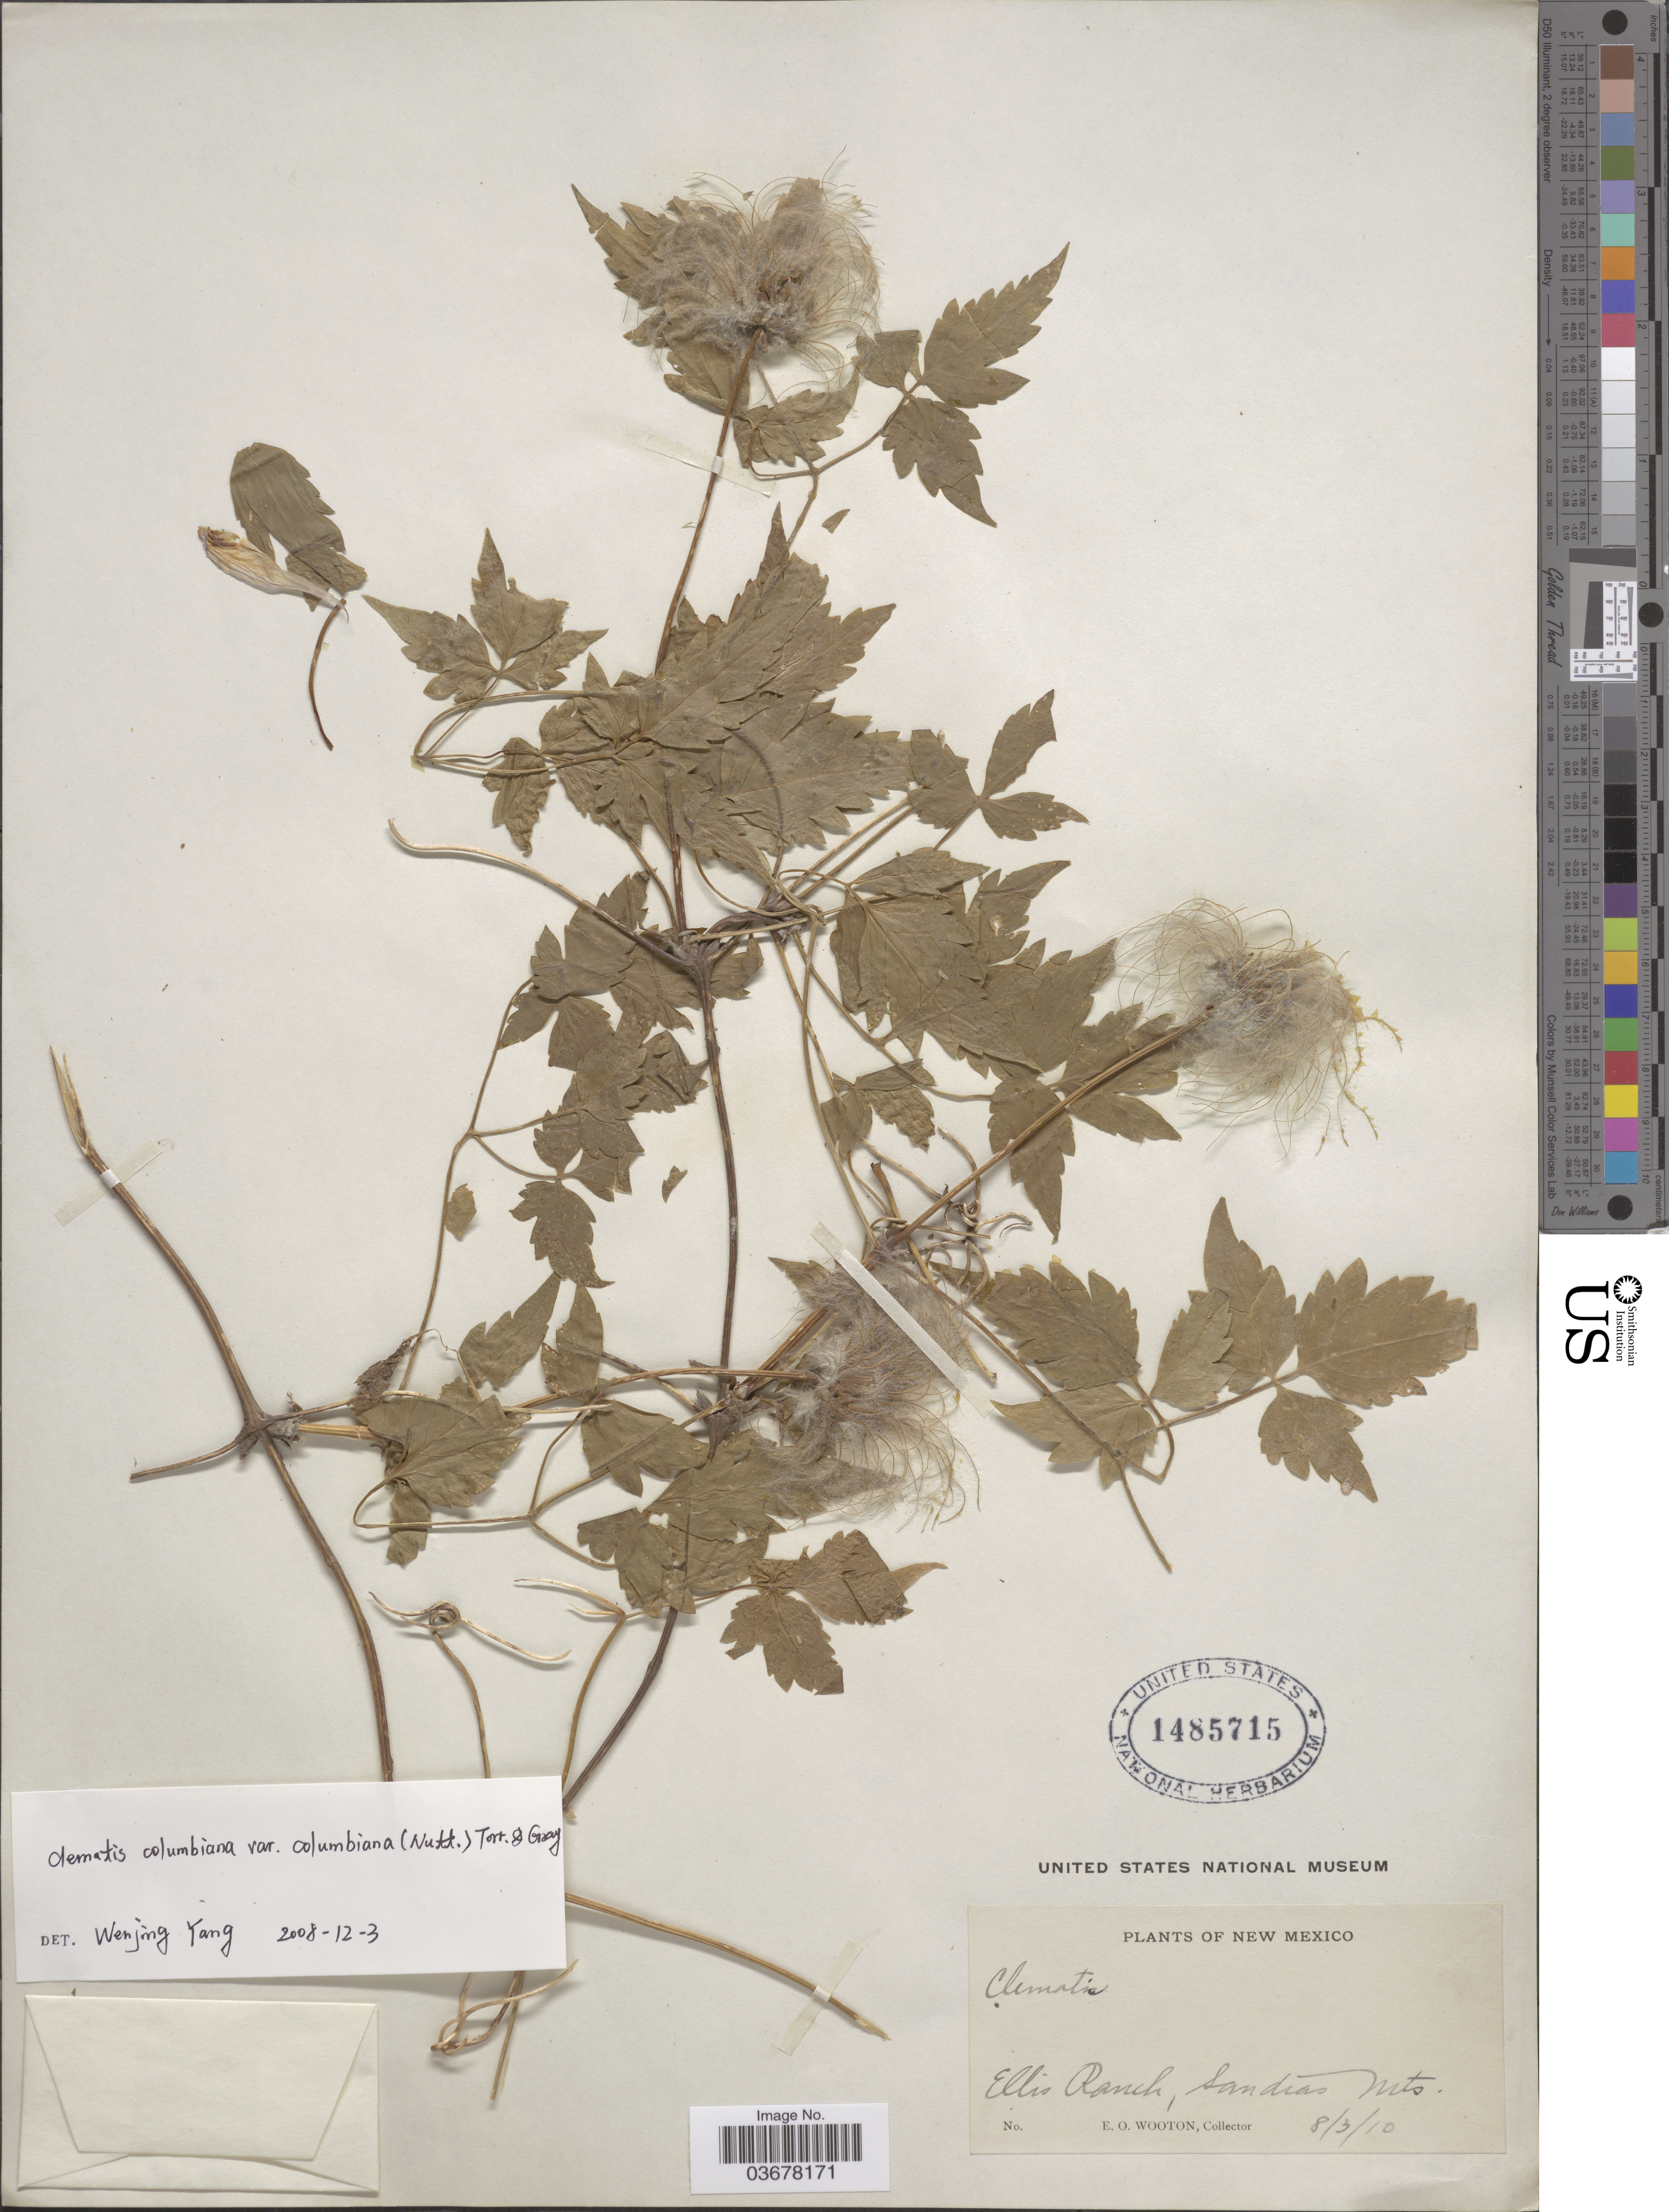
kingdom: Plantae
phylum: Tracheophyta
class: Magnoliopsida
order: Ranunculales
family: Ranunculaceae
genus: Clematis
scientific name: Clematis columbiana var. columbiana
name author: (Nutt.) Torr. & A. Gray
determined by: Yang, W. S.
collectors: E. O. Wooton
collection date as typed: Transcribed d/m/y: 3/8/10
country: United States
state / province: New Mexico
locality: Ellis Ranch, Sandias Mts.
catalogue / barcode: US 1485715